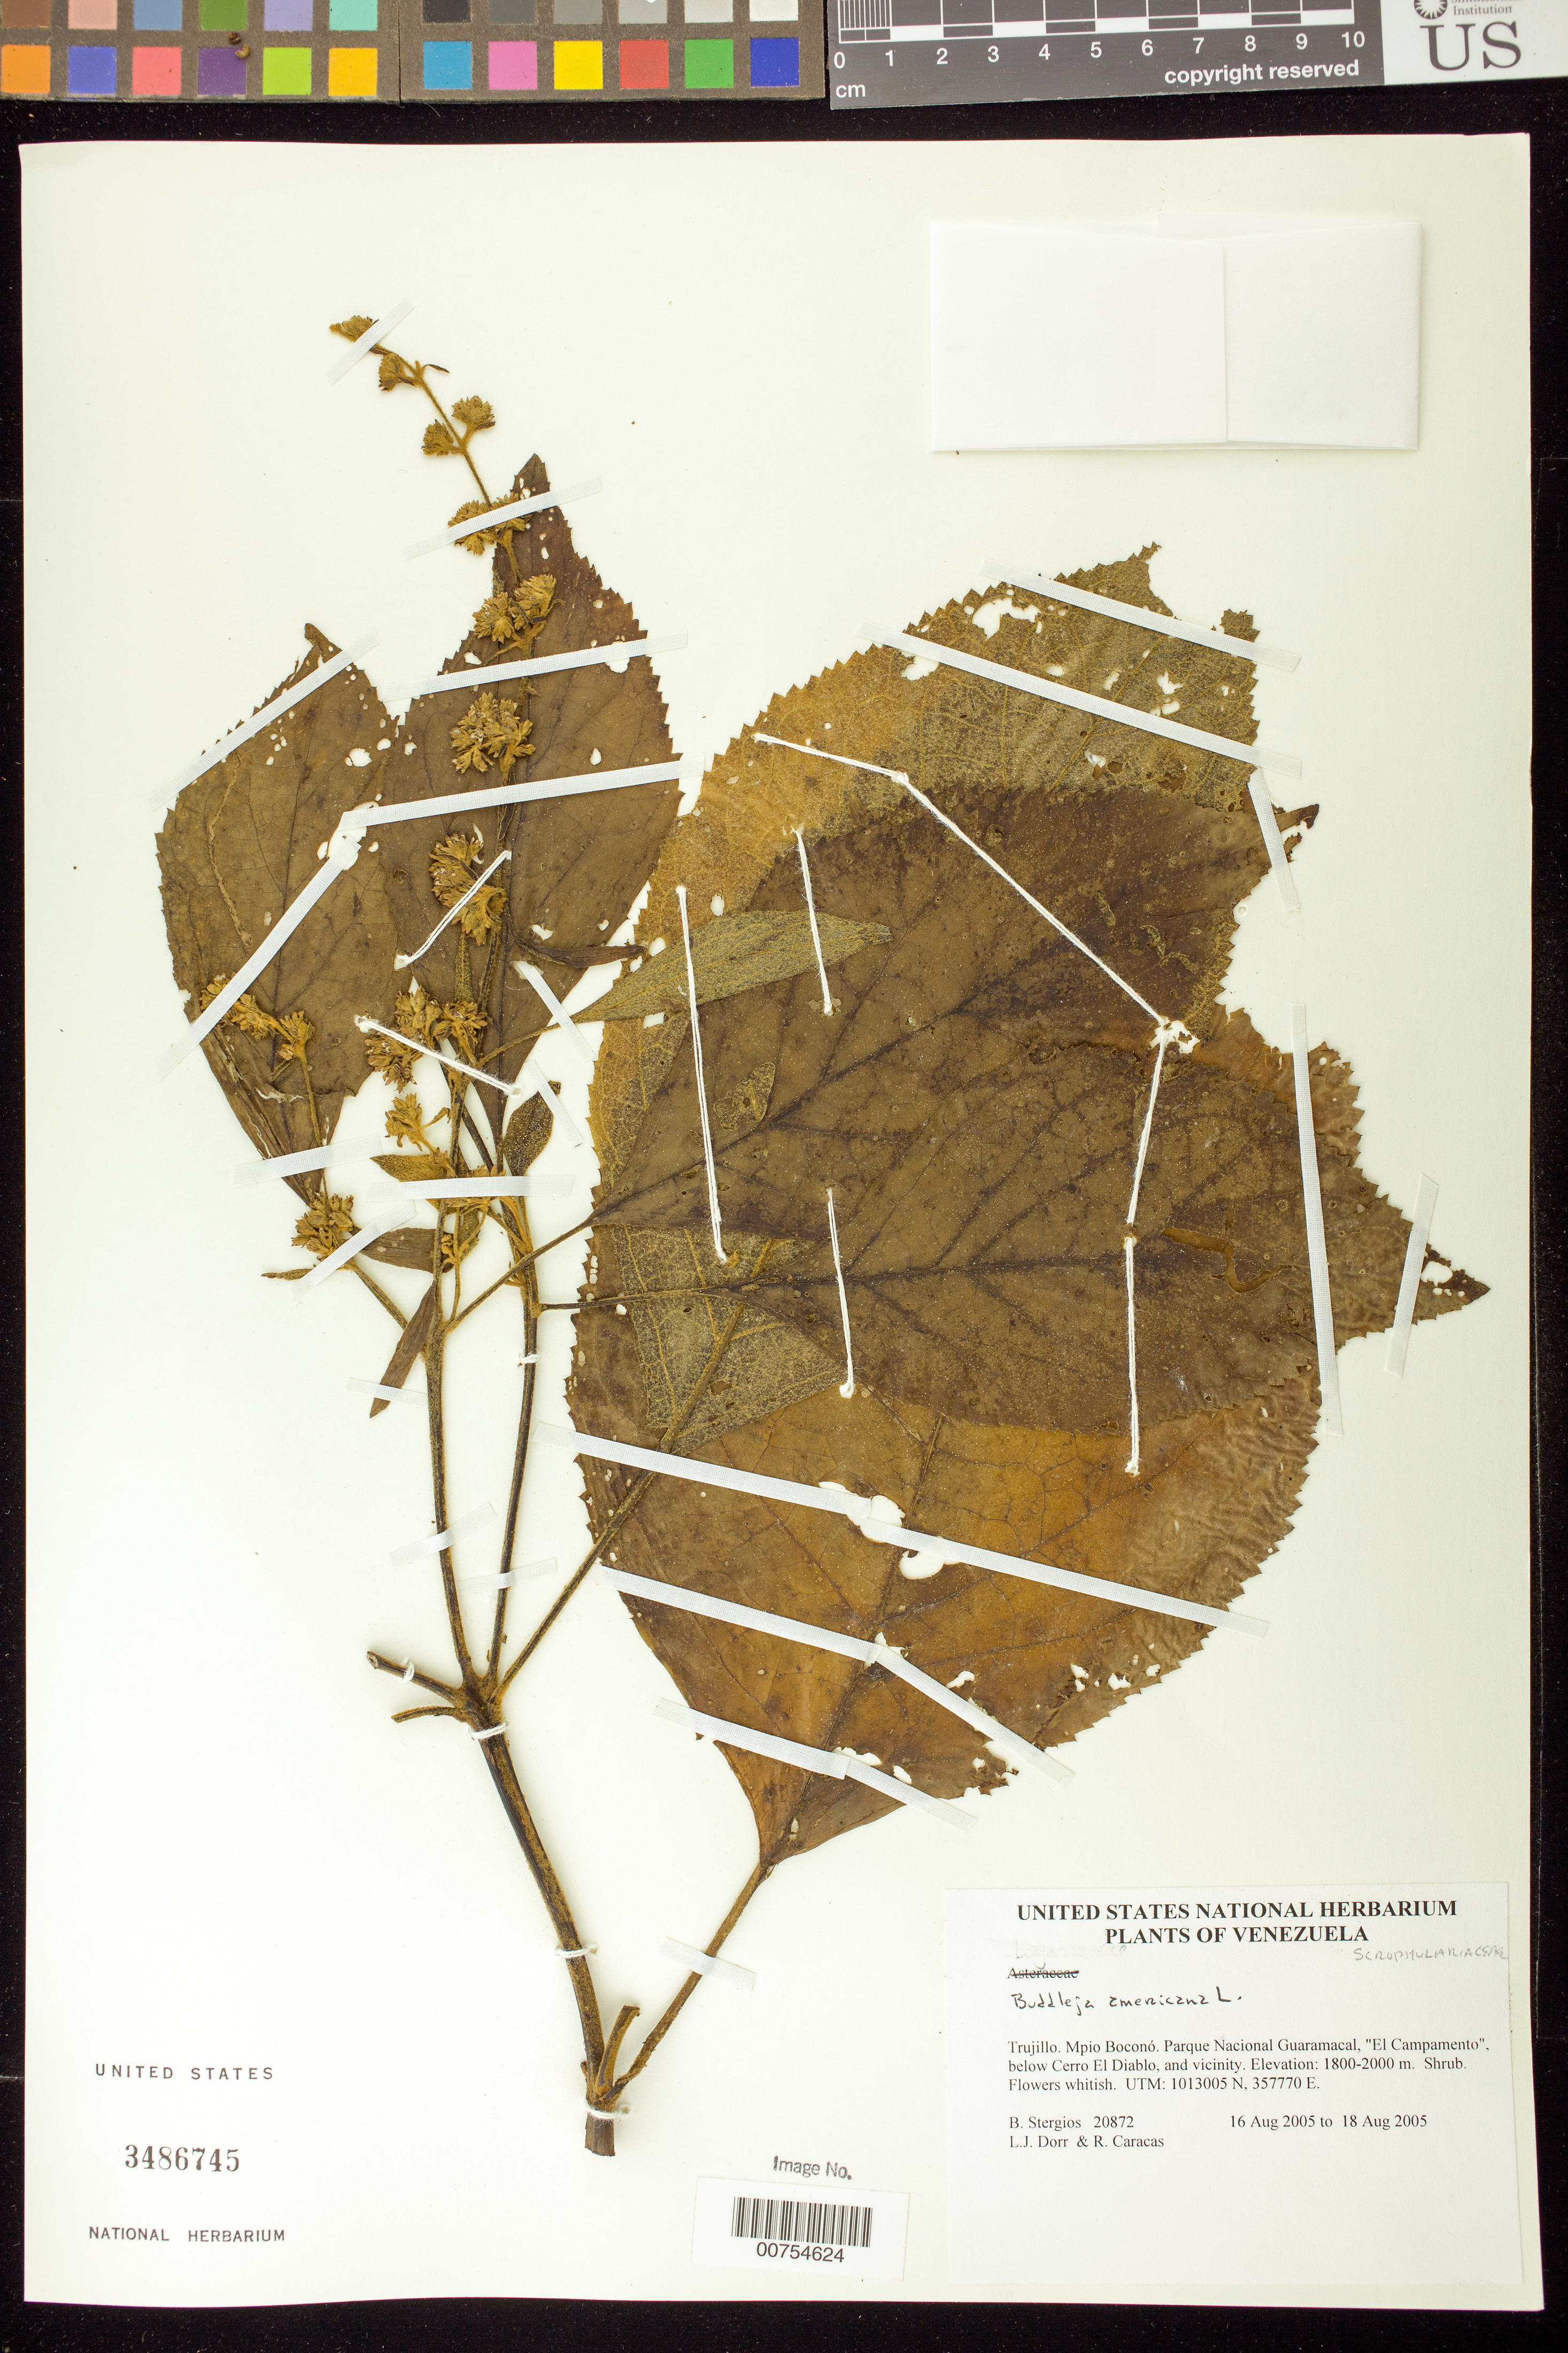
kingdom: Plantae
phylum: Tracheophyta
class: Magnoliopsida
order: Lamiales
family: Scrophulariaceae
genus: Buddleja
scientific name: Buddleja americana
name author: L.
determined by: Dorr, L. J., (BOT), Smithsonian Institution - National Museum of Natural History (UNITED STATES)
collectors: B. G. Stergios, L. J. Dorr & R. Caracas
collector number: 20872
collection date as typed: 16 Aug 2005 to 18 Aug 2005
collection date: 2005-08-16/2005-08-18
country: Venezuela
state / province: Trujillo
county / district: Boconó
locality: Parque Nacional Guaramacal, "El Campamento", below Cerro El Diablo, and vicinity.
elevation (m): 1800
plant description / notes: PORT, US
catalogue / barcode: US 3486745